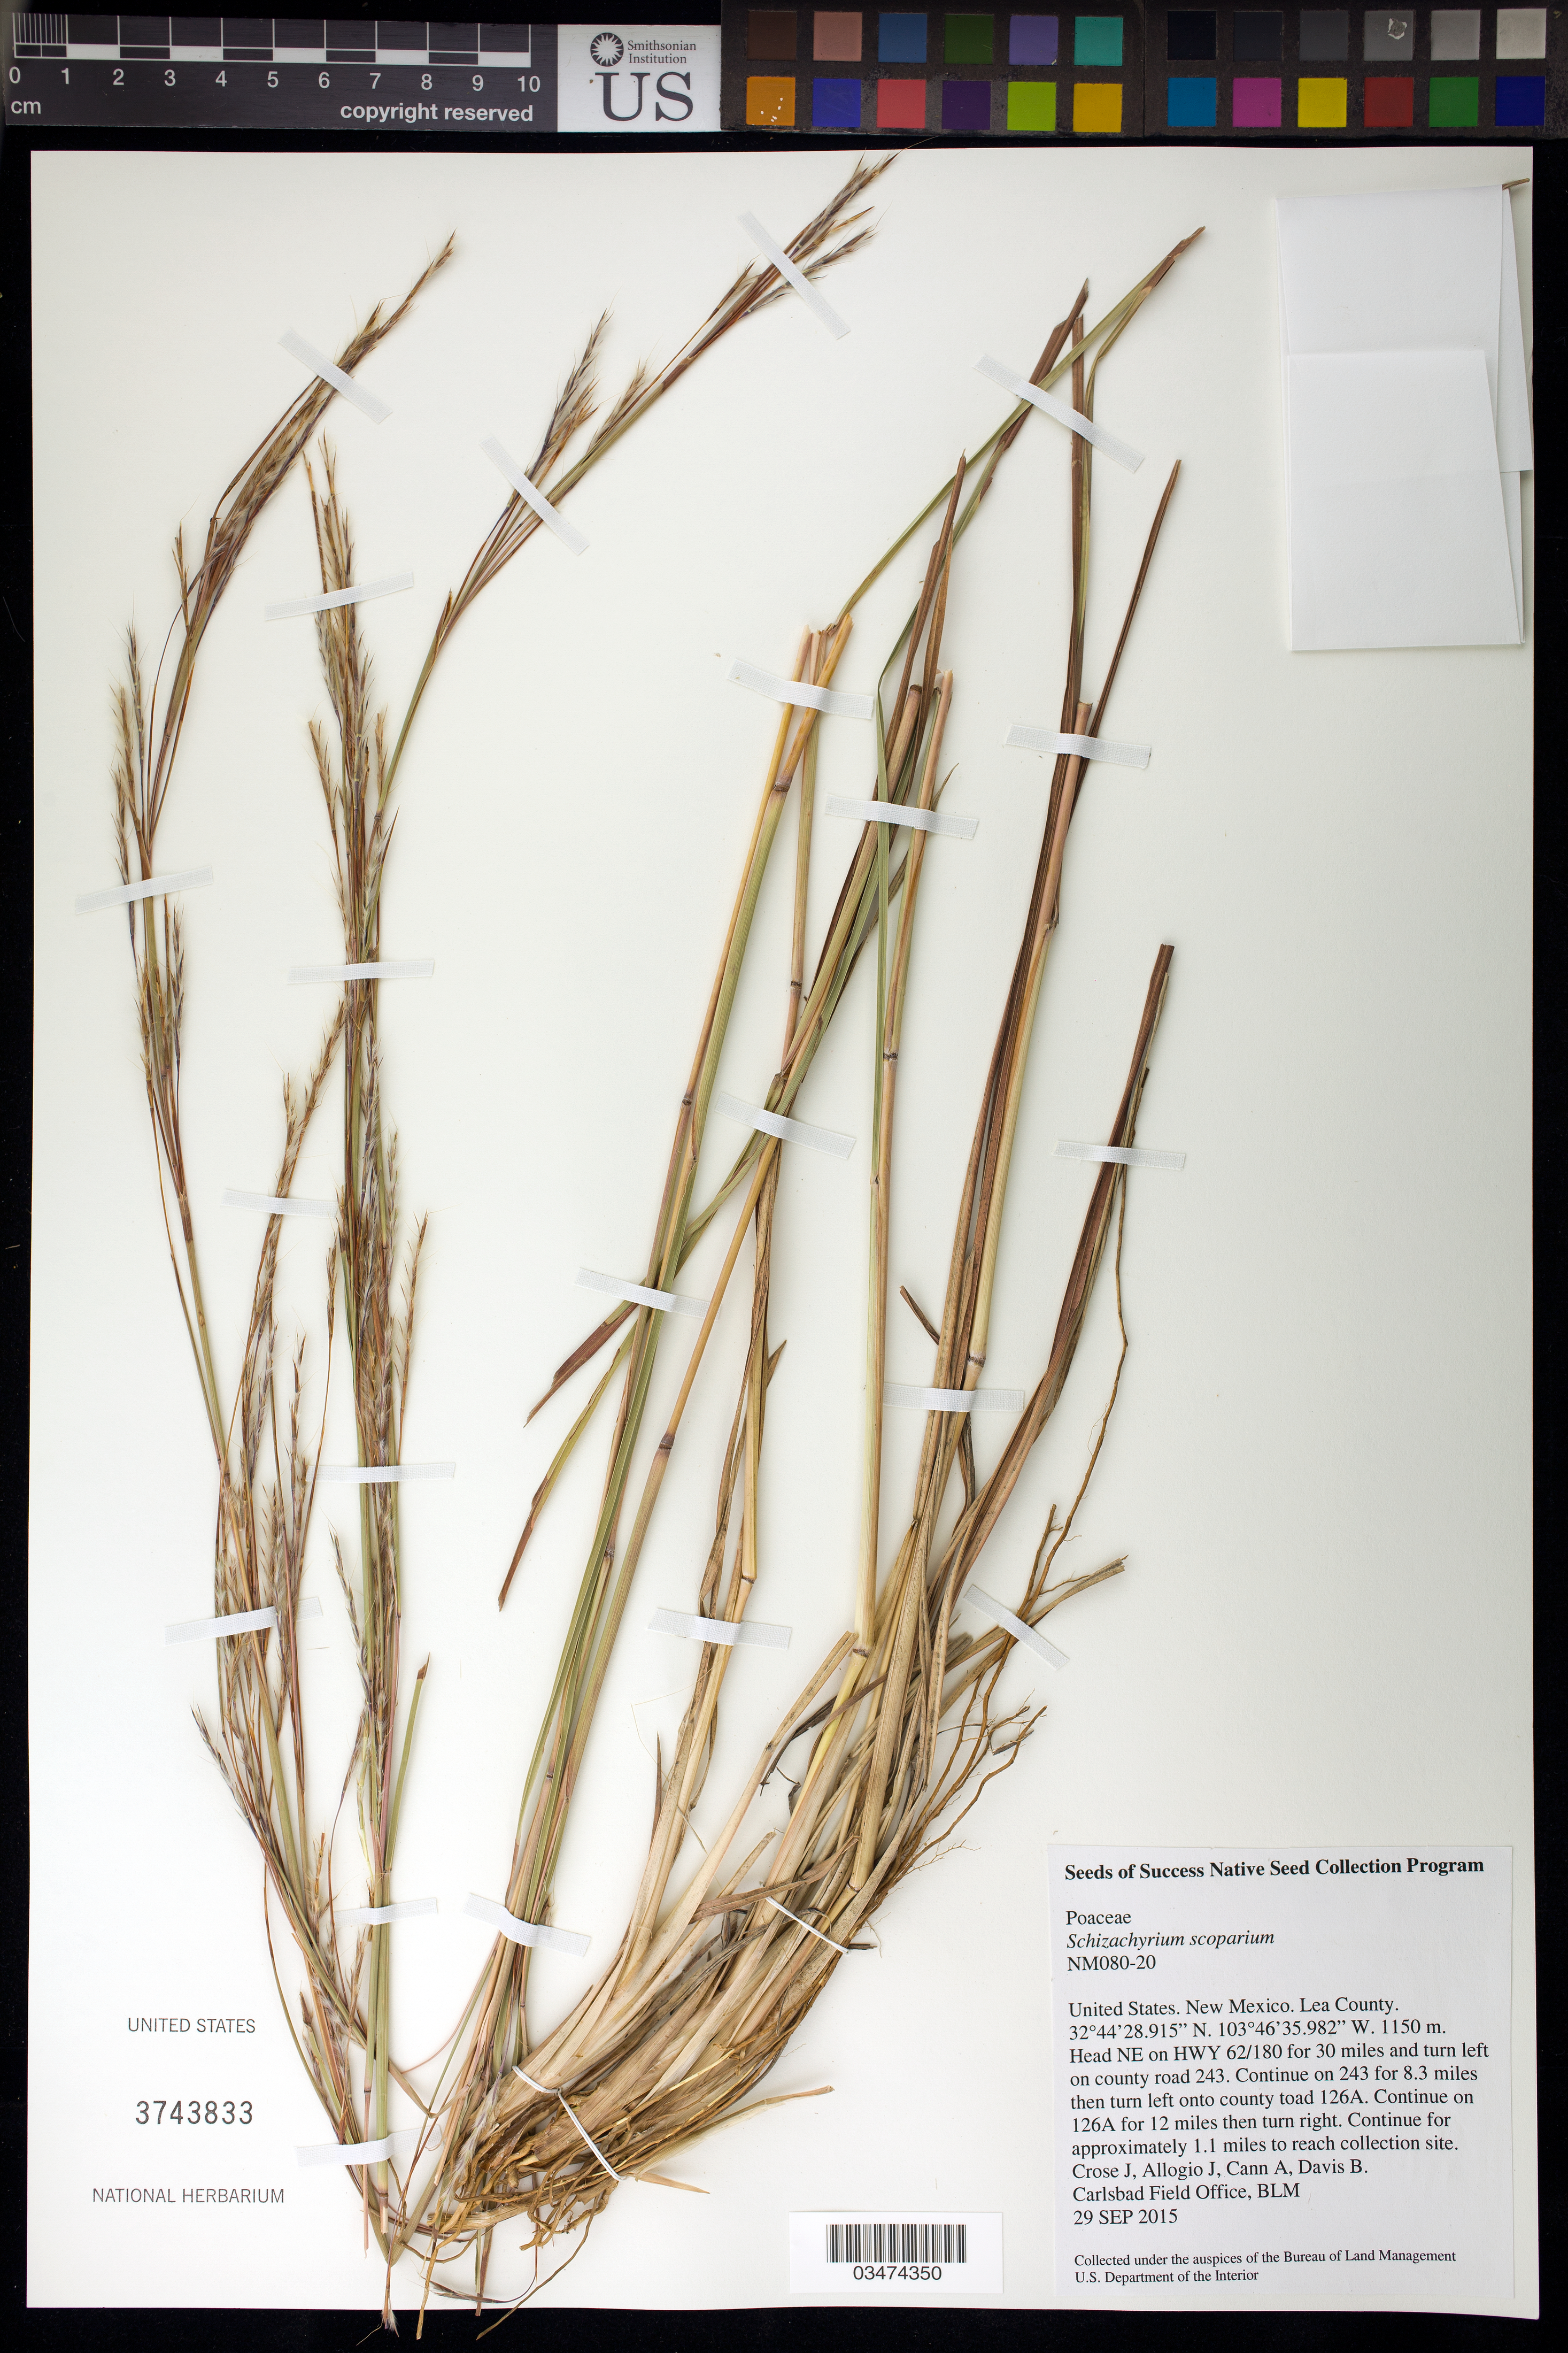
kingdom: Plantae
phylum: Tracheophyta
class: Liliopsida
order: Poales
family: Poaceae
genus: Schizachyrium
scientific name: Schizachyrium scoparium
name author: (Michx.) Nash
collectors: J. Crose, B. Davis, J. Allogio & A. Cann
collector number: NM080-20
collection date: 2015-09-29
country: United States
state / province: New Mexico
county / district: Lea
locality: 12 mi. on road 126 A.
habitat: RO42XC005NM – Deep Sand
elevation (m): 1150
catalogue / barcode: US 3743833